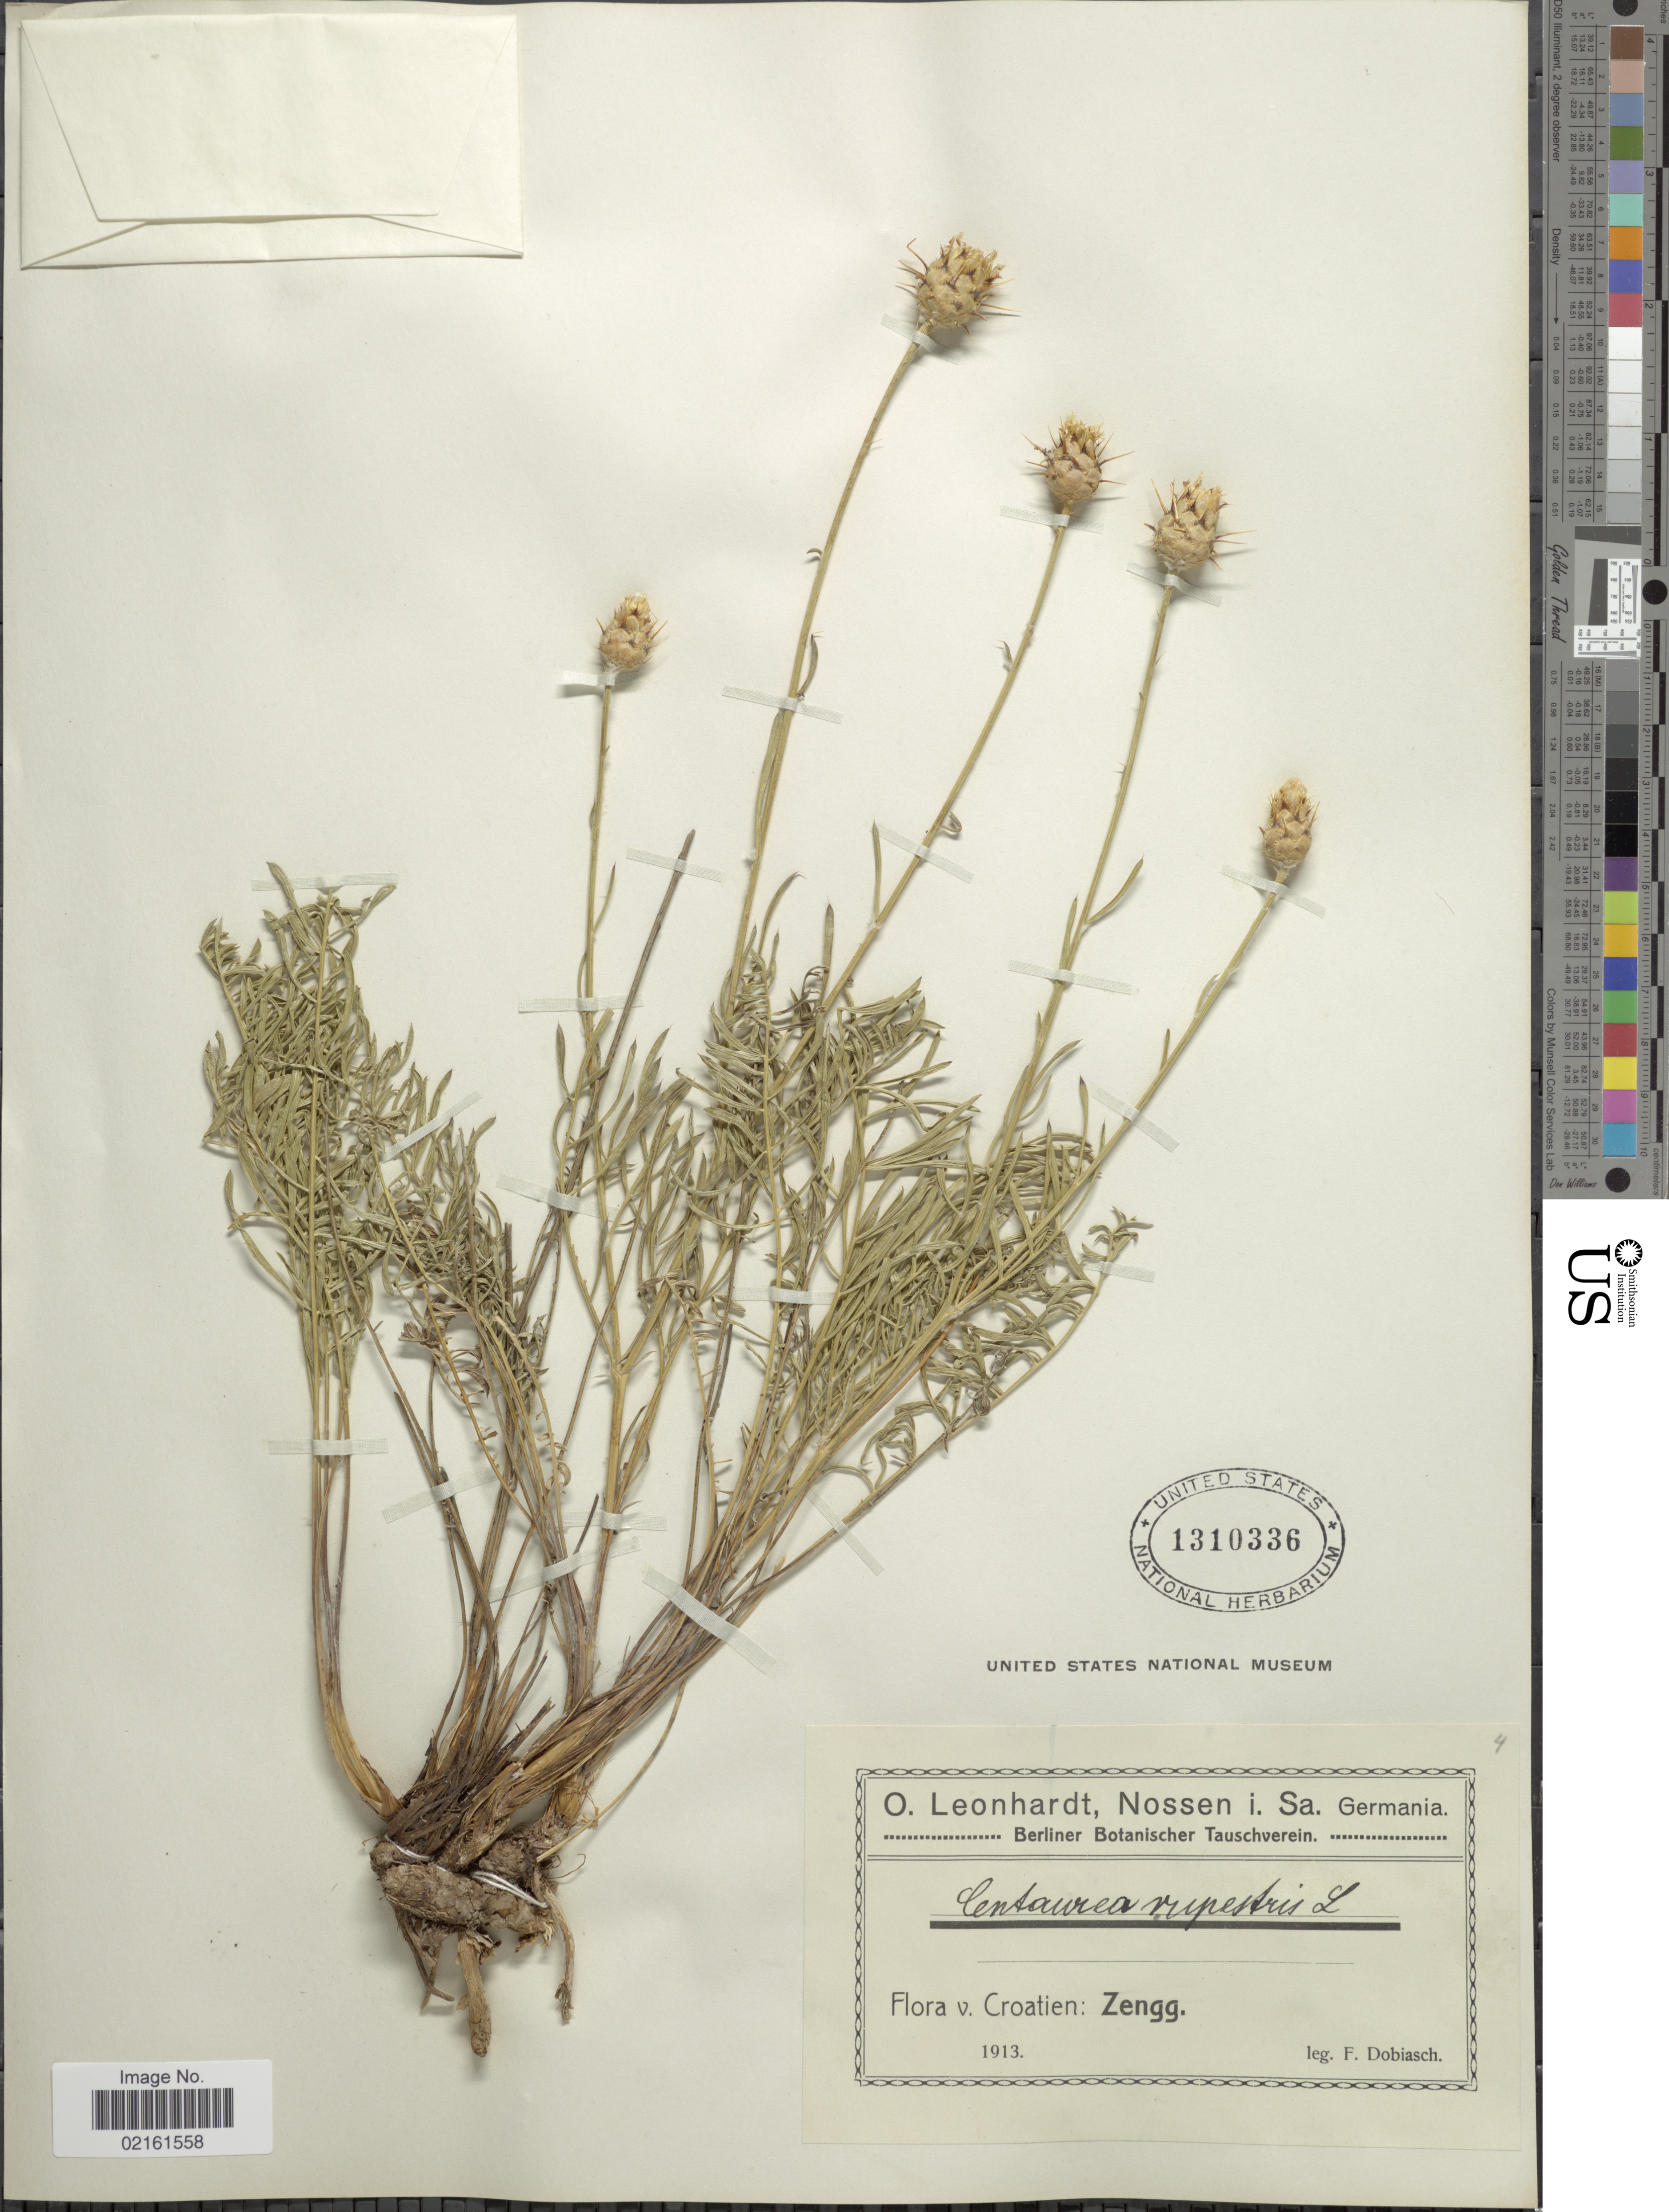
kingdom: Plantae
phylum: Tracheophyta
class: Magnoliopsida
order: Asterales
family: Asteraceae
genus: Centaurea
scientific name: Centaurea rupestris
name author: L.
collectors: F. Dobiasch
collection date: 1913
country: Croatia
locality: Zengg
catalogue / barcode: US 1310336